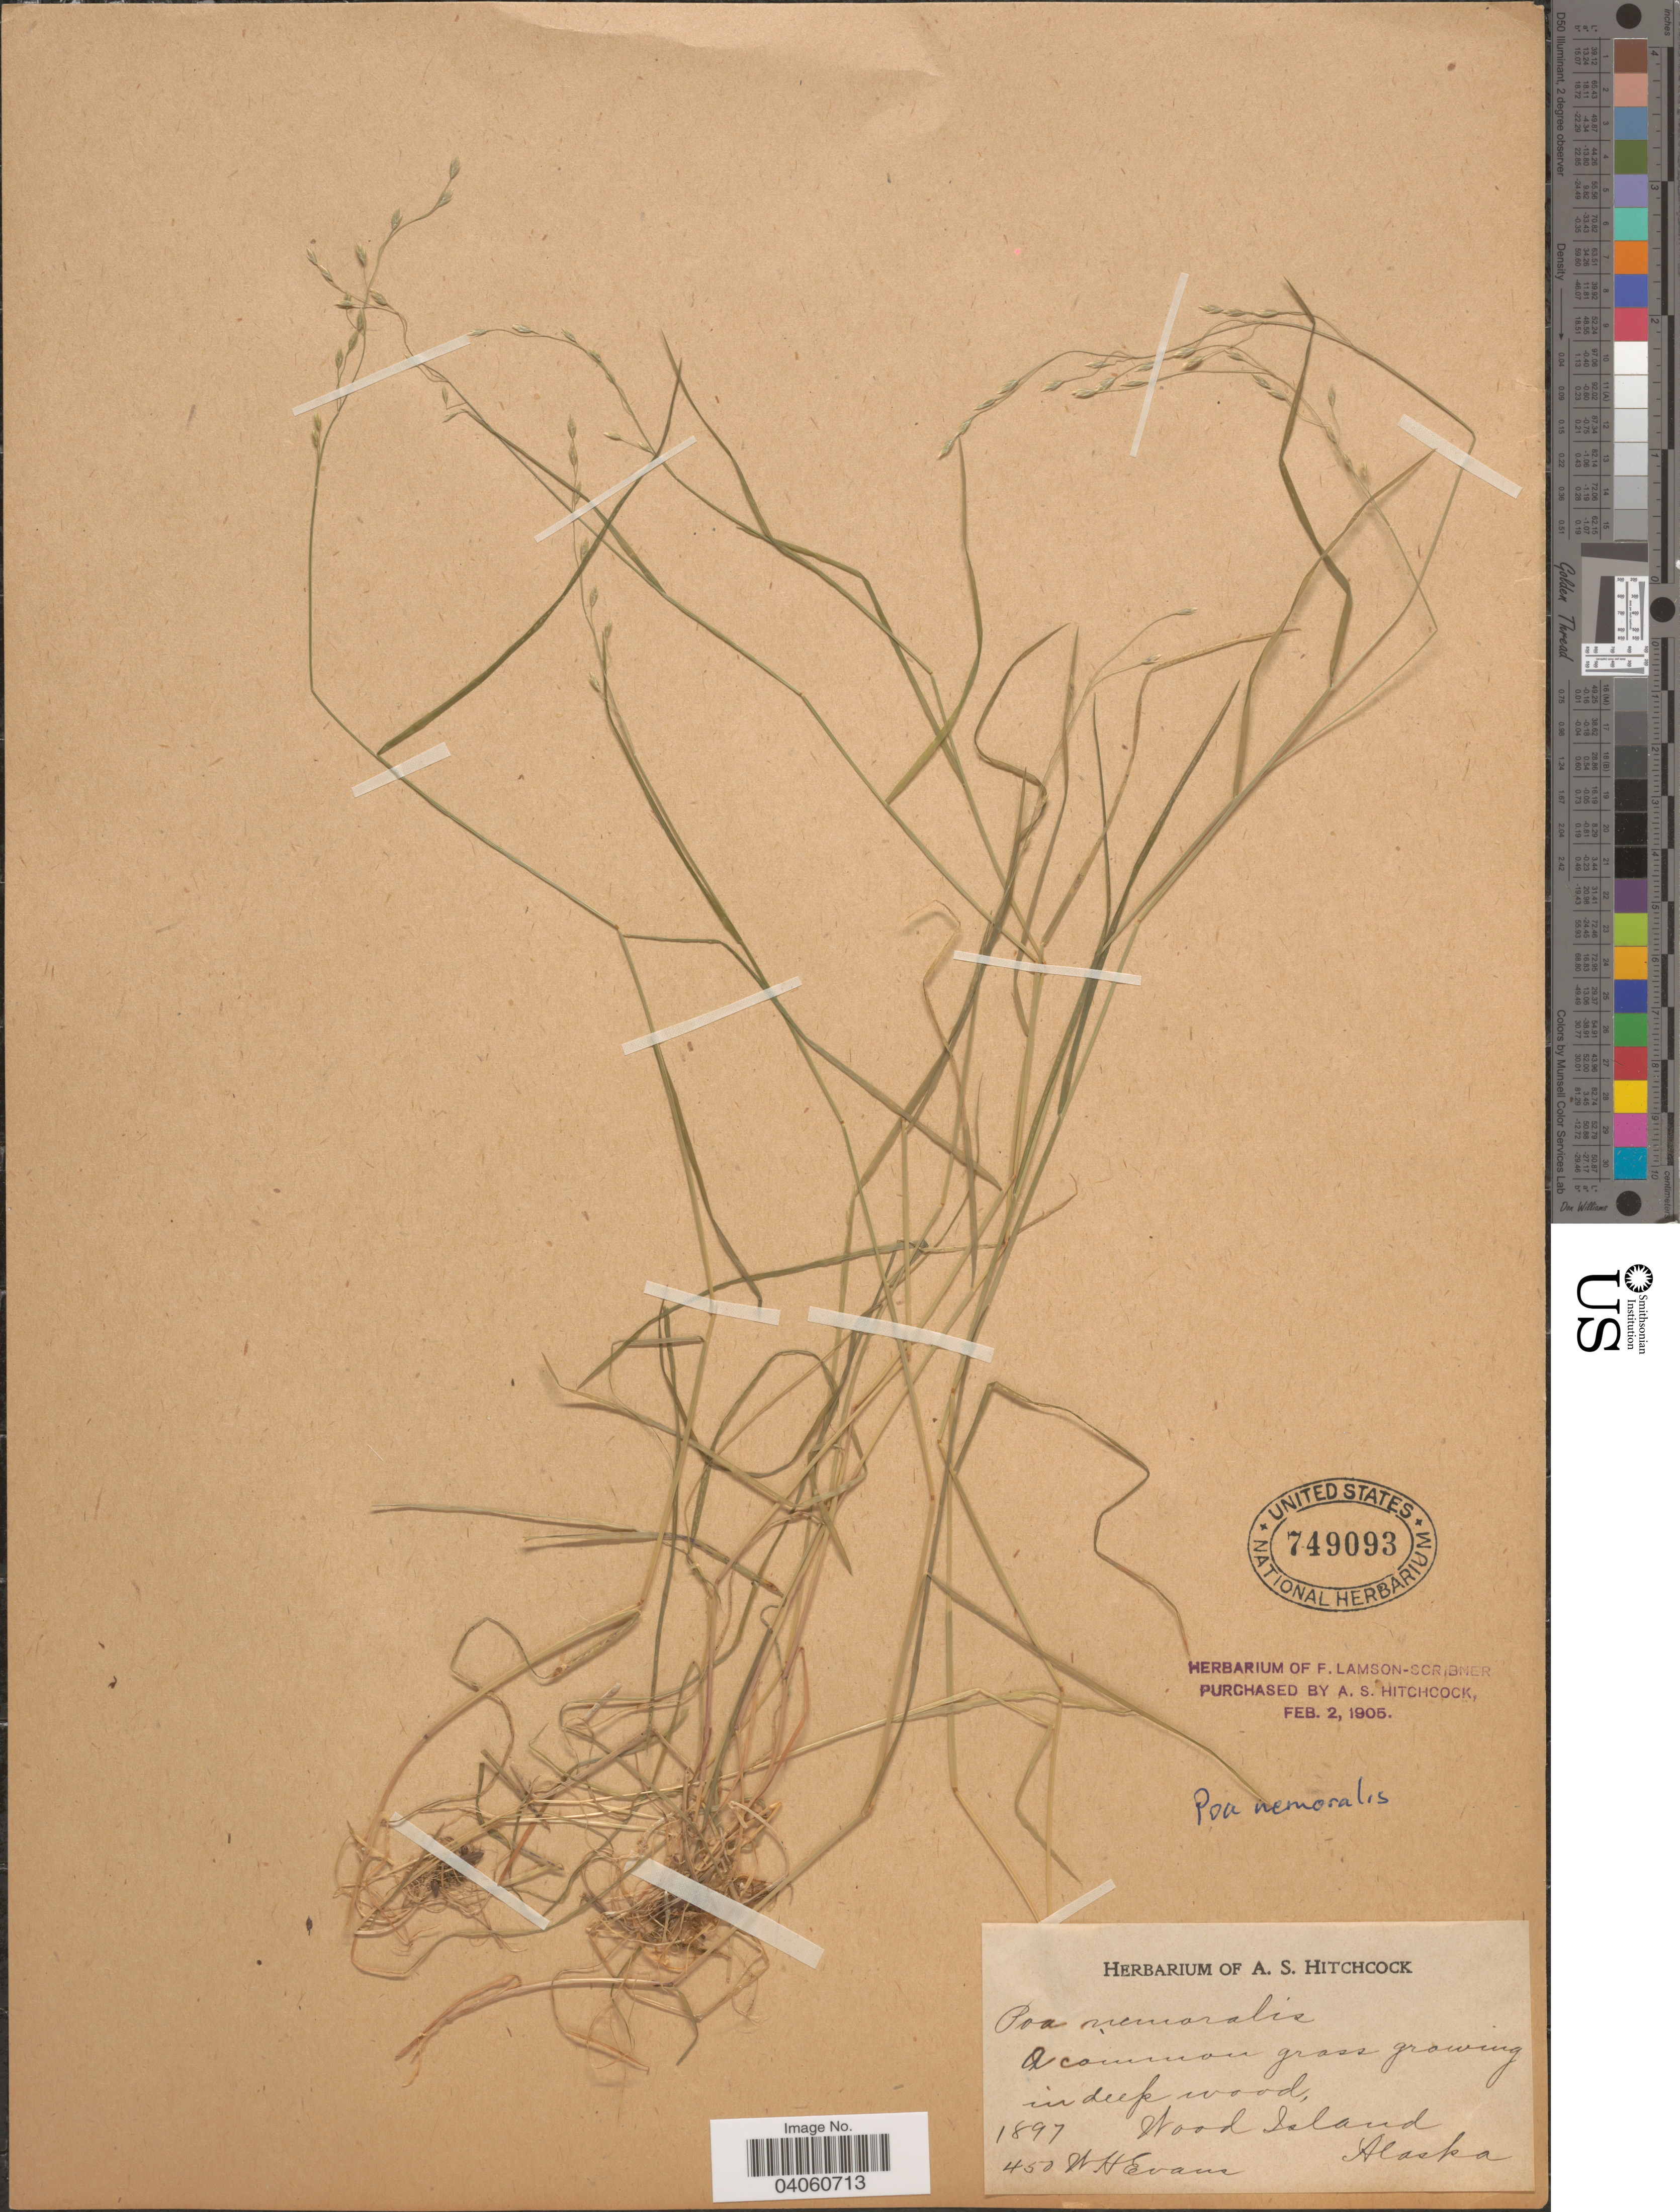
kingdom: Plantae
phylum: Tracheophyta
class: Liliopsida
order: Poales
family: Poaceae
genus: Poa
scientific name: Poa nemoralis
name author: L.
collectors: W. H. Evans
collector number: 450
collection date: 1897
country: United States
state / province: Alaska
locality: Wood Island.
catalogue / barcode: US 749093